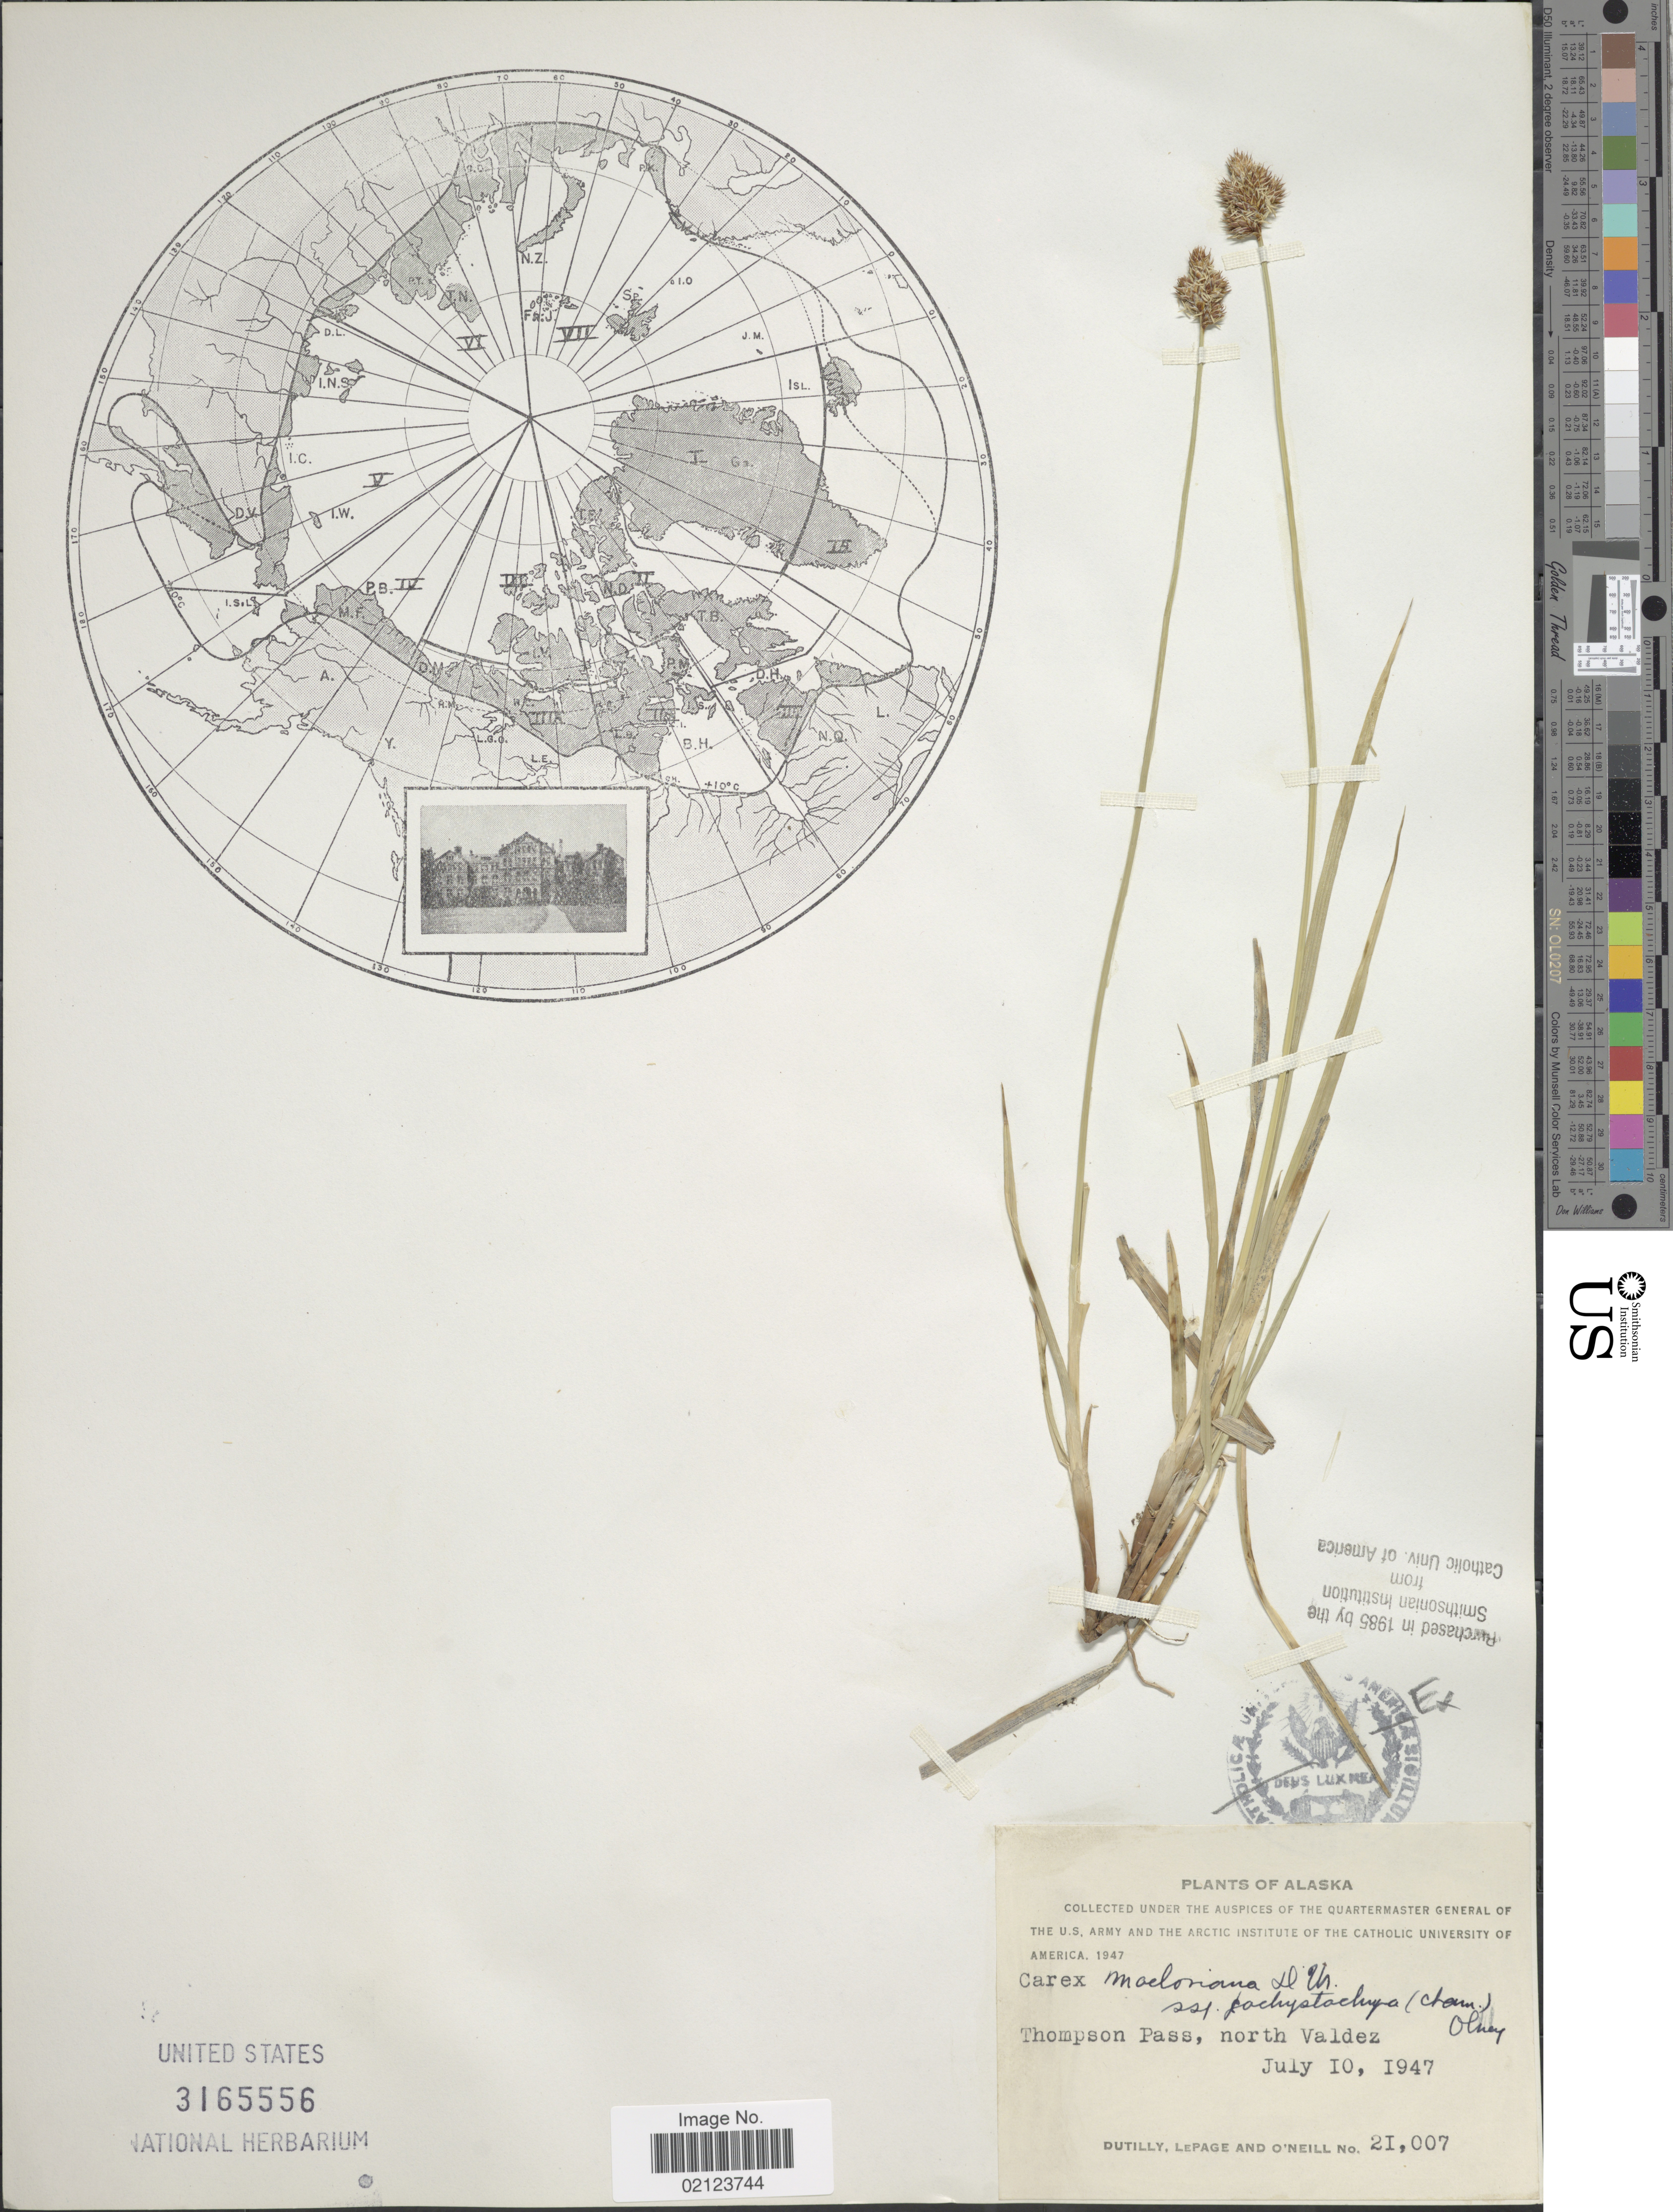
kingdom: Plantae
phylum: Tracheophyta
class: Liliopsida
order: Poales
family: Cyperaceae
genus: Carex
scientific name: Carex macloviana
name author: d'Urv.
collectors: -. Dutilly, -. LePage & -. O'Neill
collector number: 21007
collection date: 1947-07-10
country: United States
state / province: Alaska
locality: Thompson Pass, north Valdez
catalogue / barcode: US 3165556